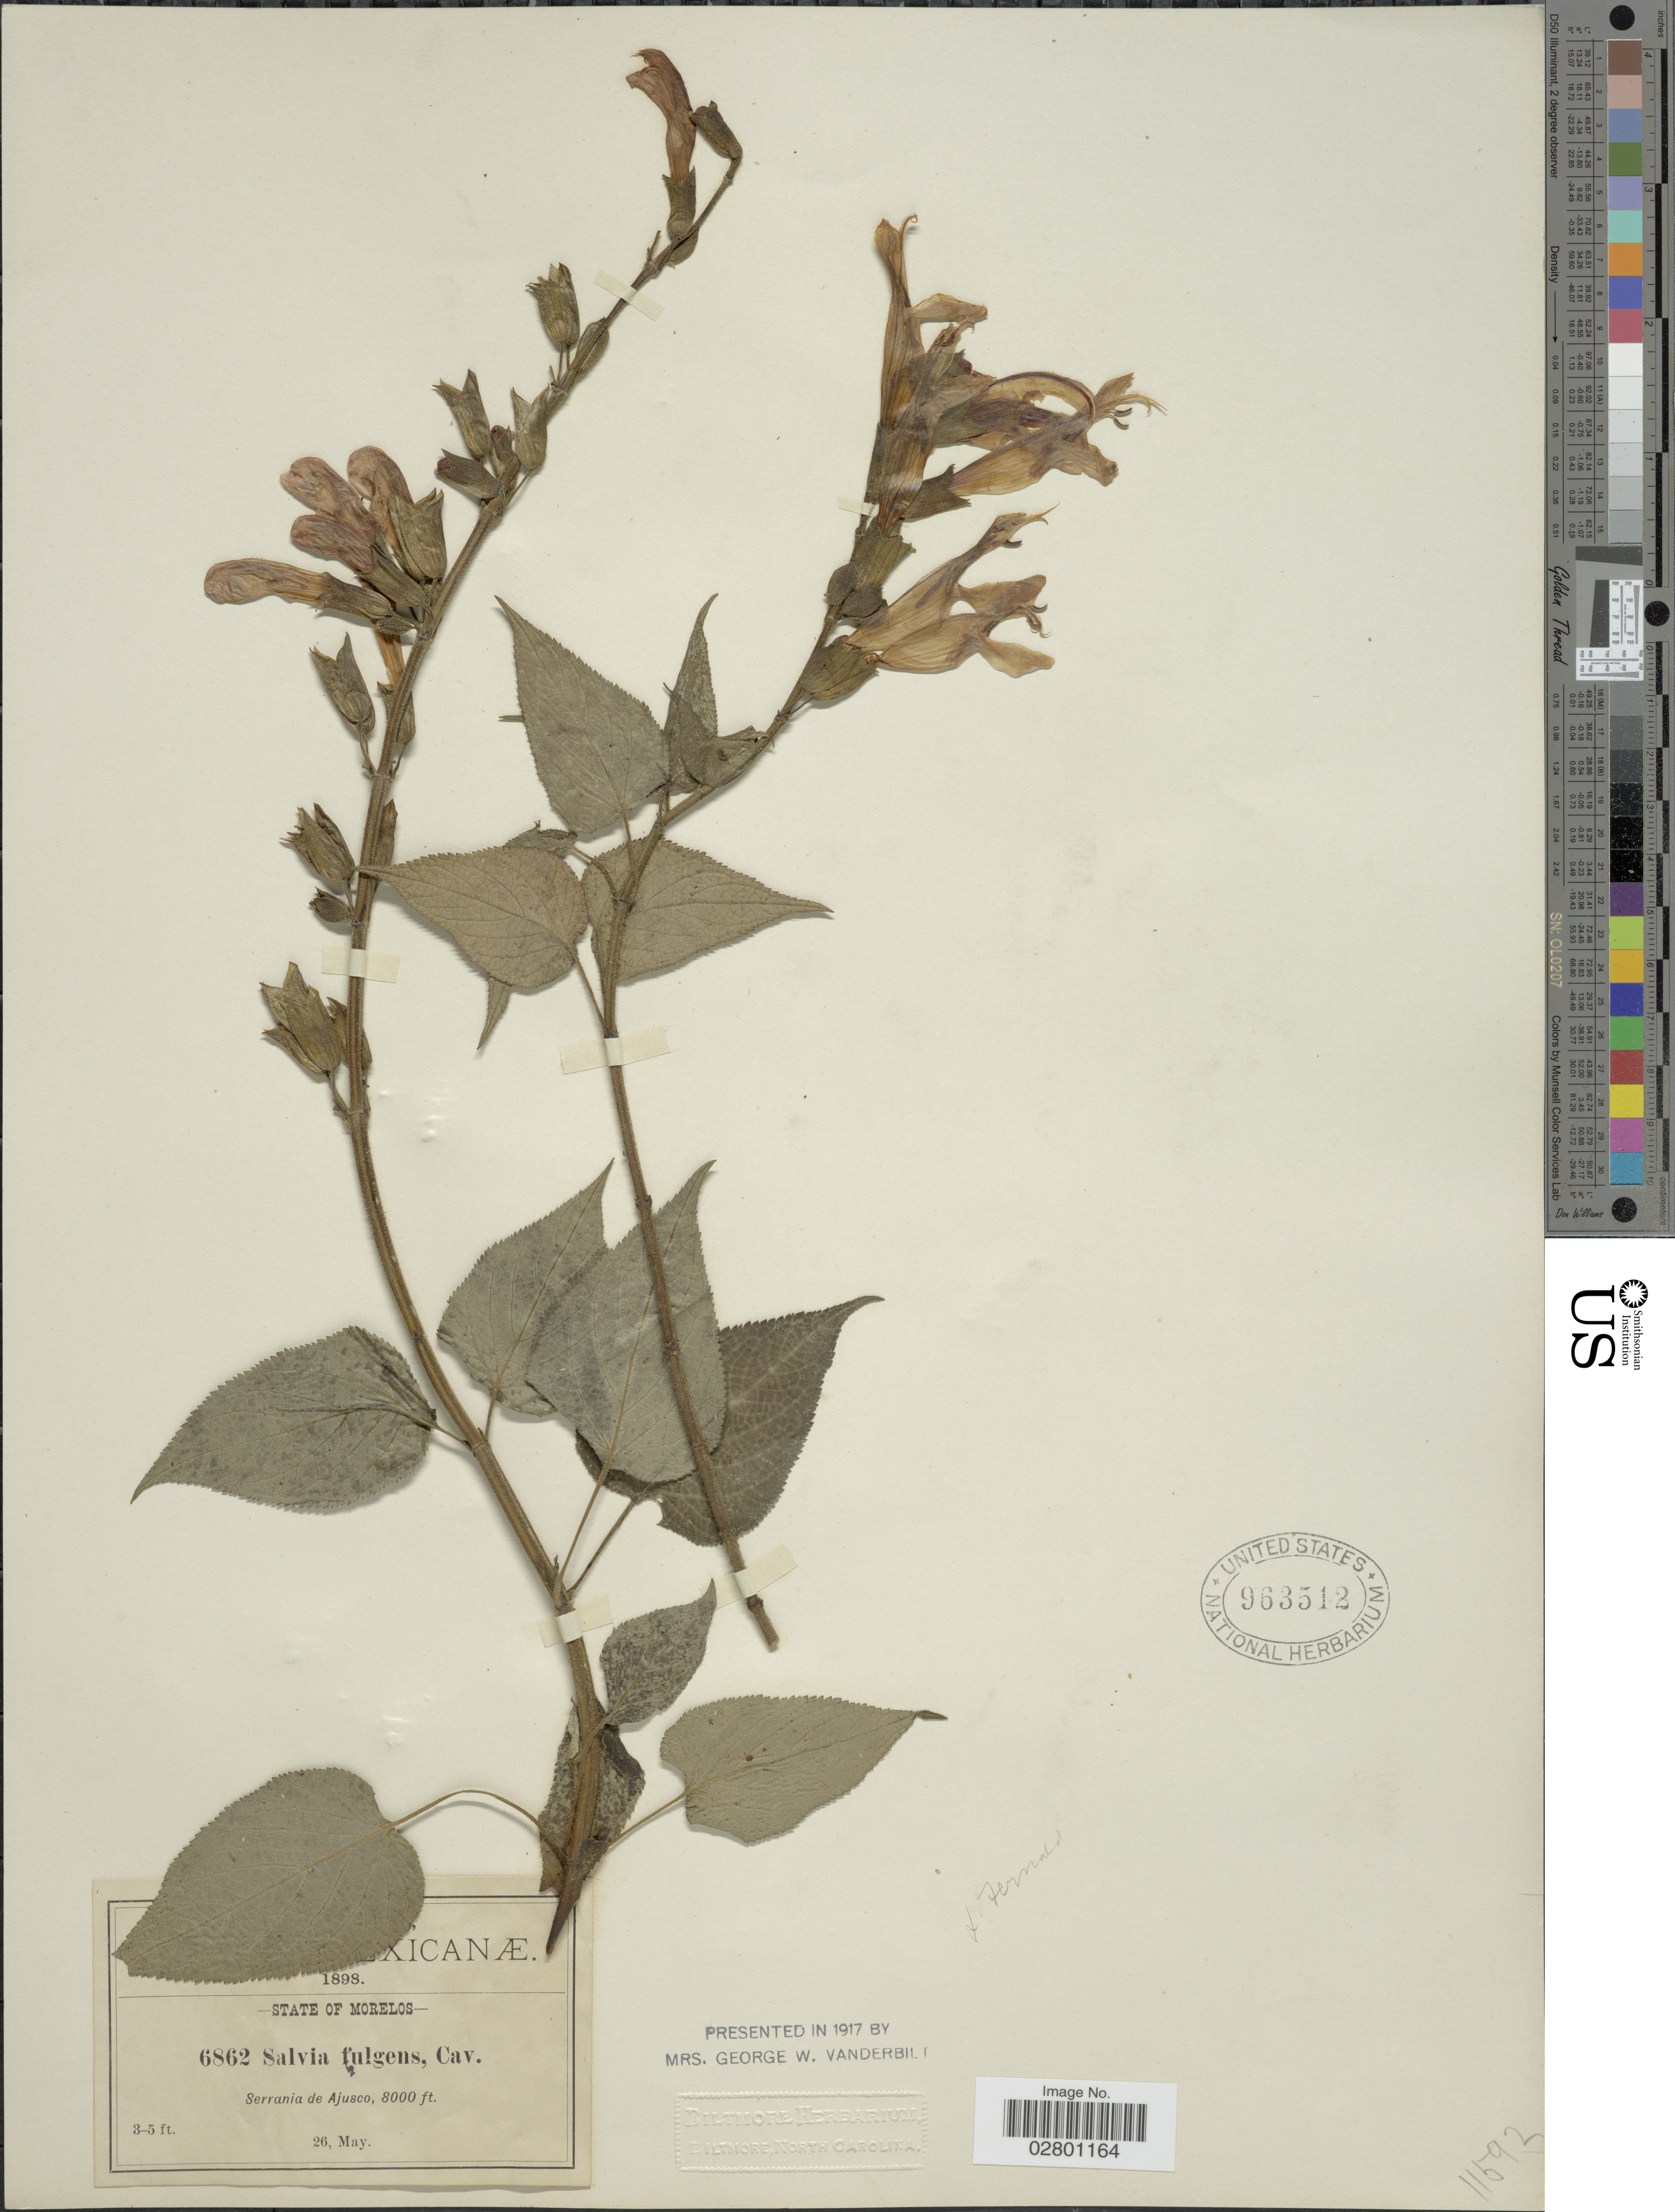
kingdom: Plantae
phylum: Tracheophyta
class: Magnoliopsida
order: Lamiales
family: Lamiaceae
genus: Salvia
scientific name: Salvia fulgens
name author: Cav.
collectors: C. G. Pringle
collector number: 6862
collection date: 1898-05-26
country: Mexico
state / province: Morelos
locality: Serrania de Ajusco.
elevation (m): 2438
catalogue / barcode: US 963512